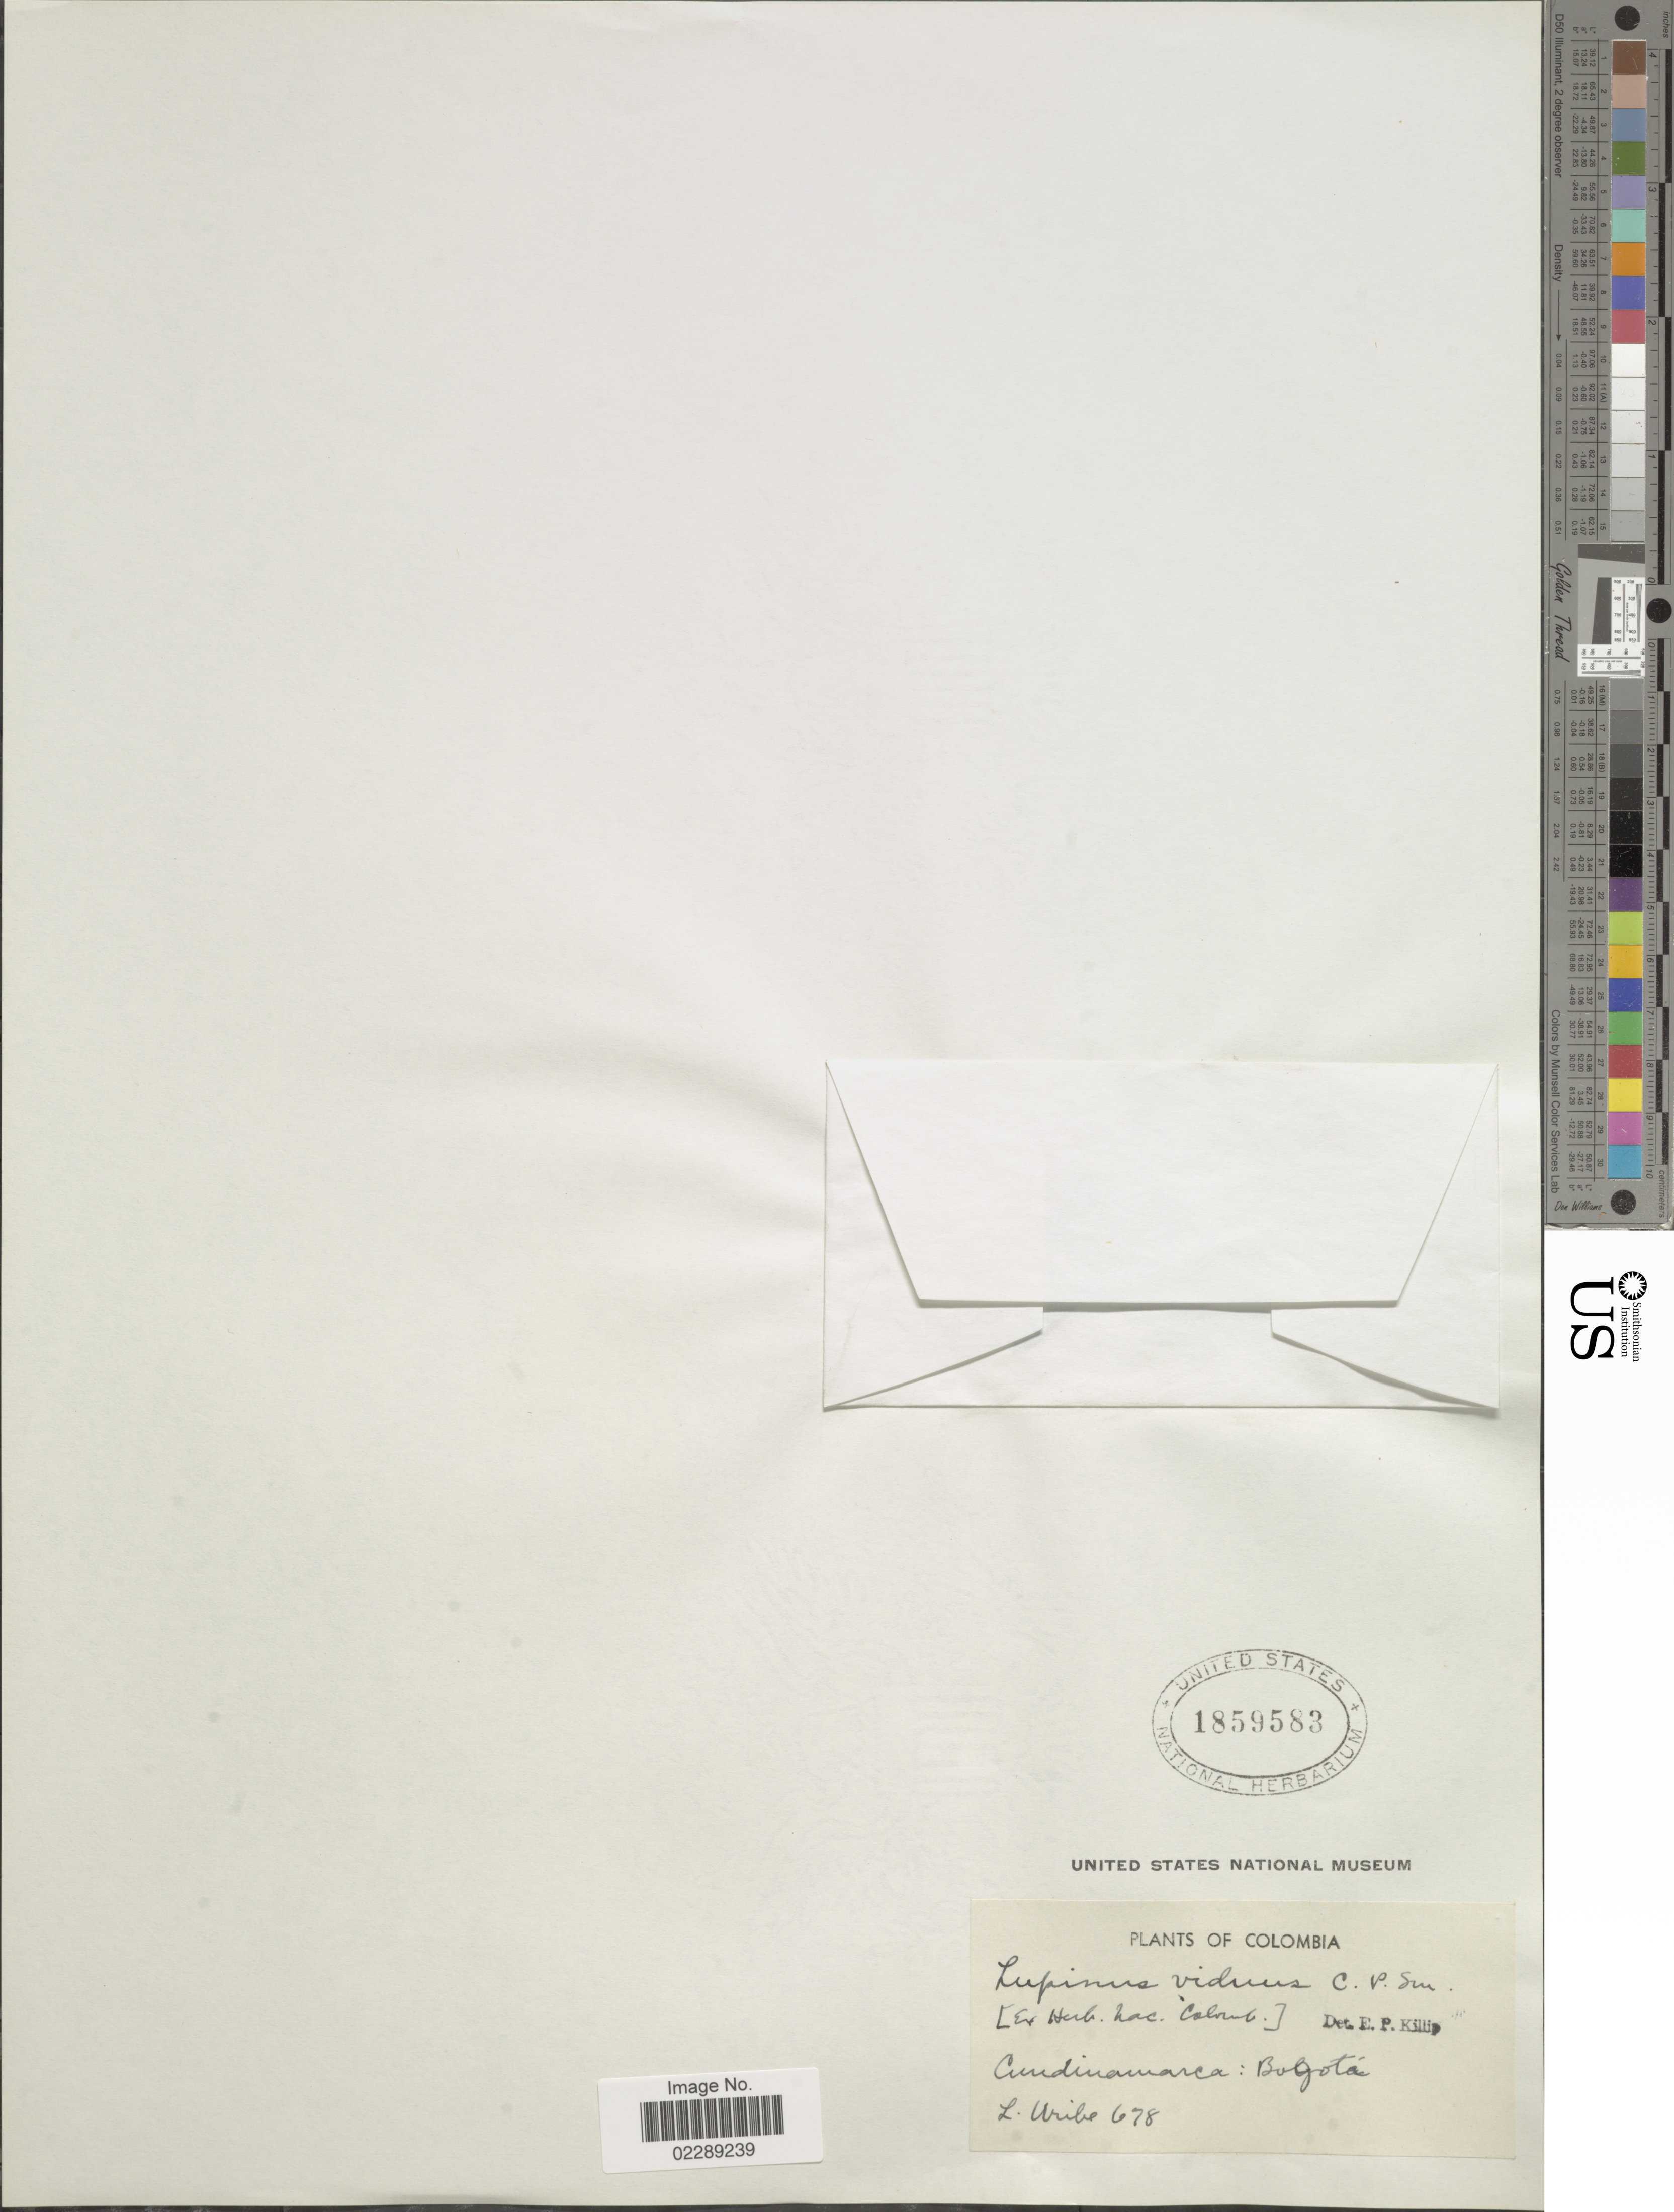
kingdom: Plantae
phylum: Tracheophyta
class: Magnoliopsida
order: Fabales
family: Fabaceae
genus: Lupinus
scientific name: Lupinus viduus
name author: C.P. Sm.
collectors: L. Uribe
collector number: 678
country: Colombia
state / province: Cundinamarca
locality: Cundinamarca: Bogotá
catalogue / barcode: US 1859583